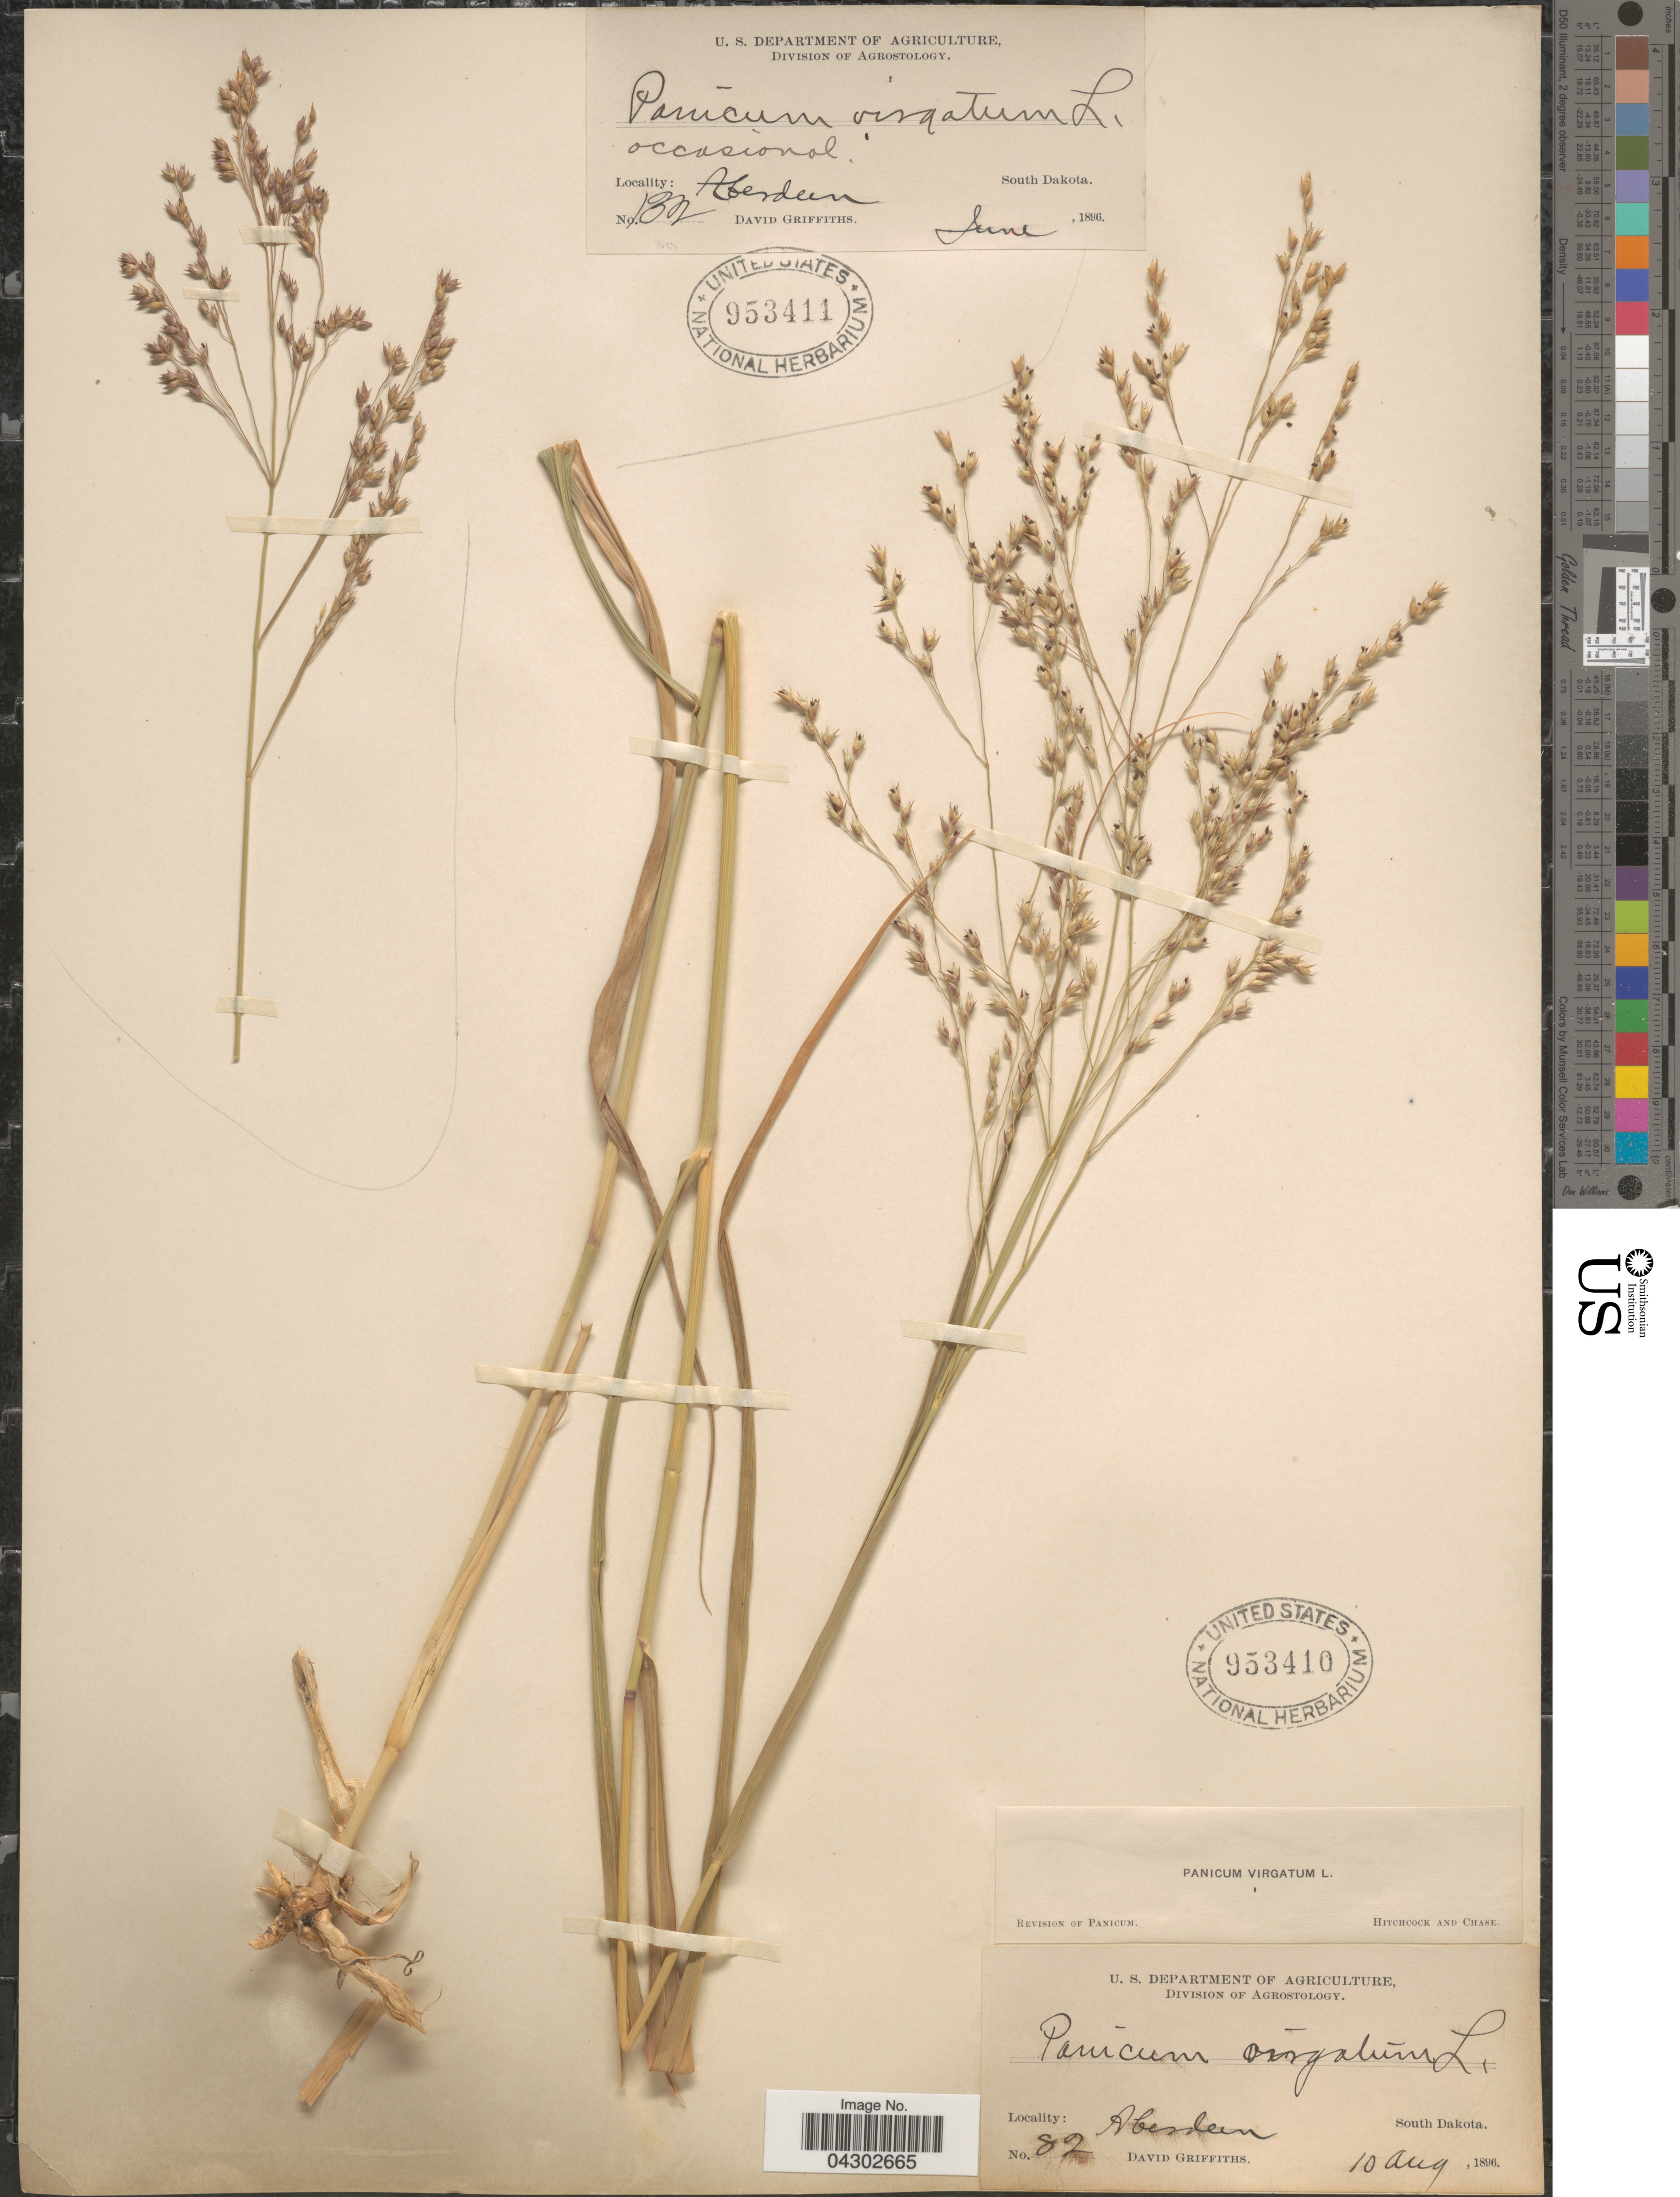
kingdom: Plantae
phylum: Tracheophyta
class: Liliopsida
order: Poales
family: Poaceae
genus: Panicum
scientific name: Panicum virgatum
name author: L.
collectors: D. Griffiths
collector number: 82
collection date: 1896-08-10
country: United States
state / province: South Dakota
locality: Aberdeen.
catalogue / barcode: US 953410-2